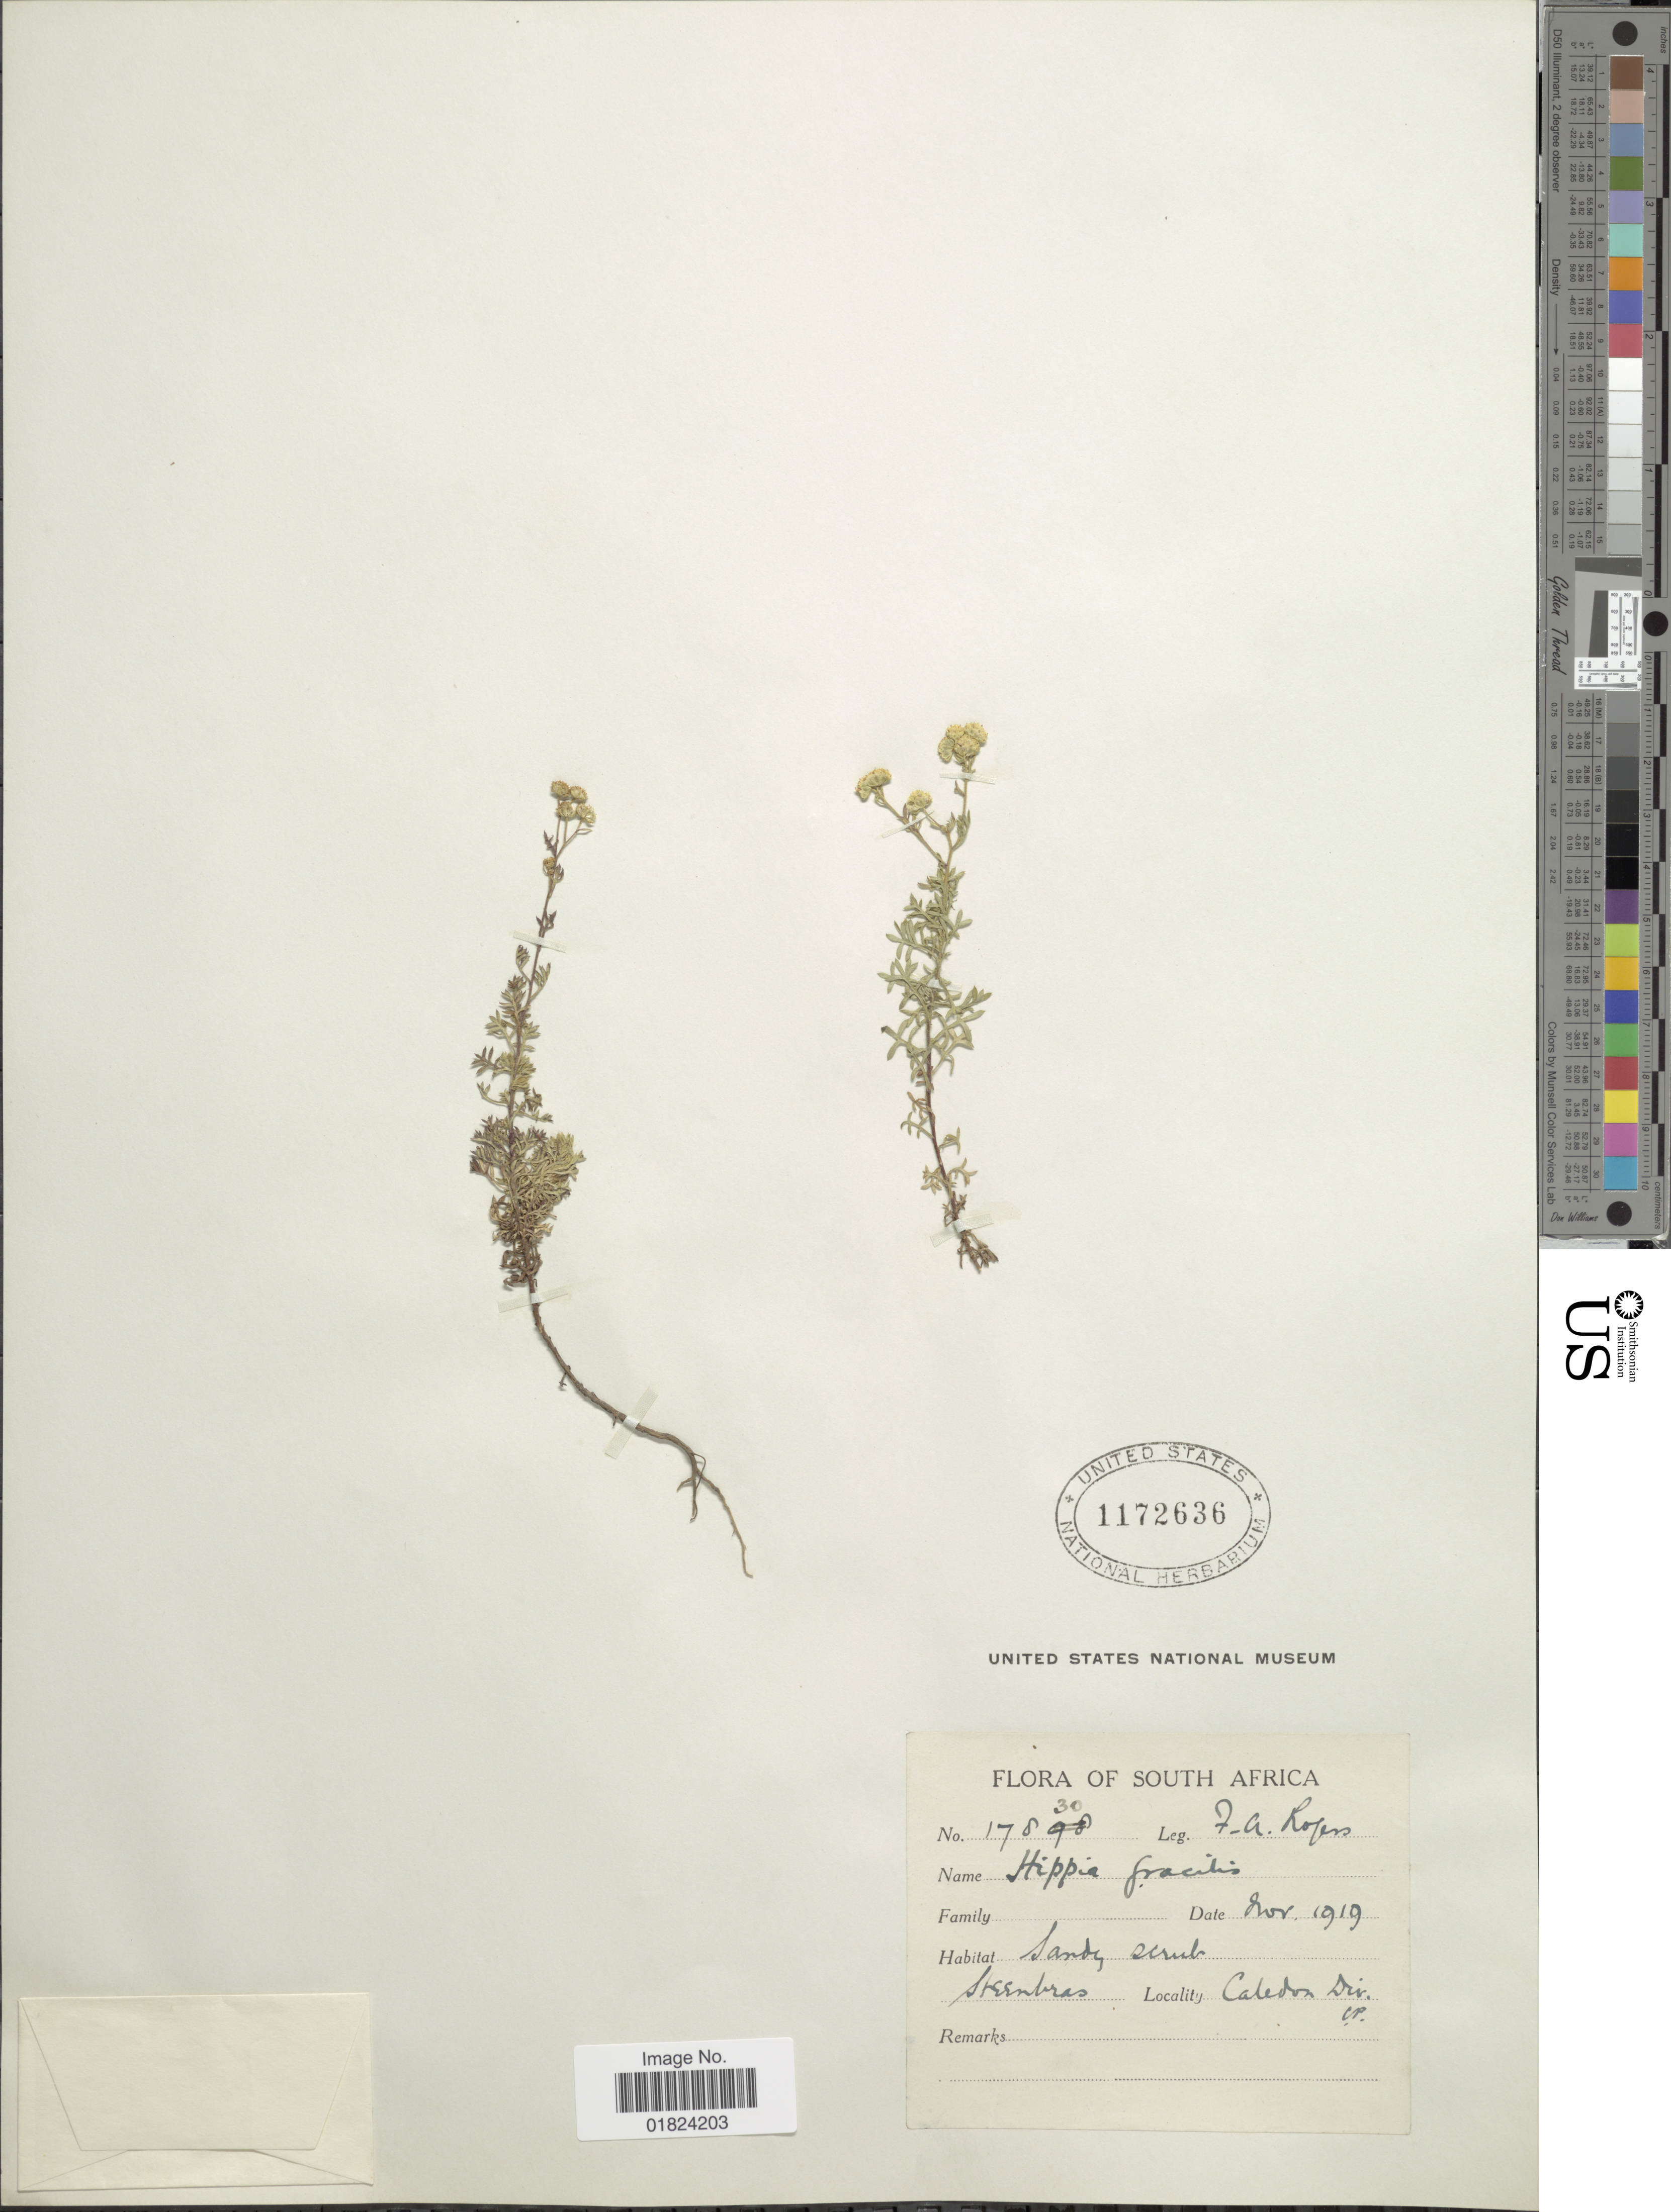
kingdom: Plantae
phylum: Tracheophyta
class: Magnoliopsida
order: Asterales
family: Asteraceae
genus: Hippia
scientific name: Hippia gracilis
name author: Less.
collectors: F. A. Rogers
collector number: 17830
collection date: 1919-11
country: South Africa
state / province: Western Cape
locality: Steenbras, Caledon Div., C.P. [Cape Province]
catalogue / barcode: US 1172636